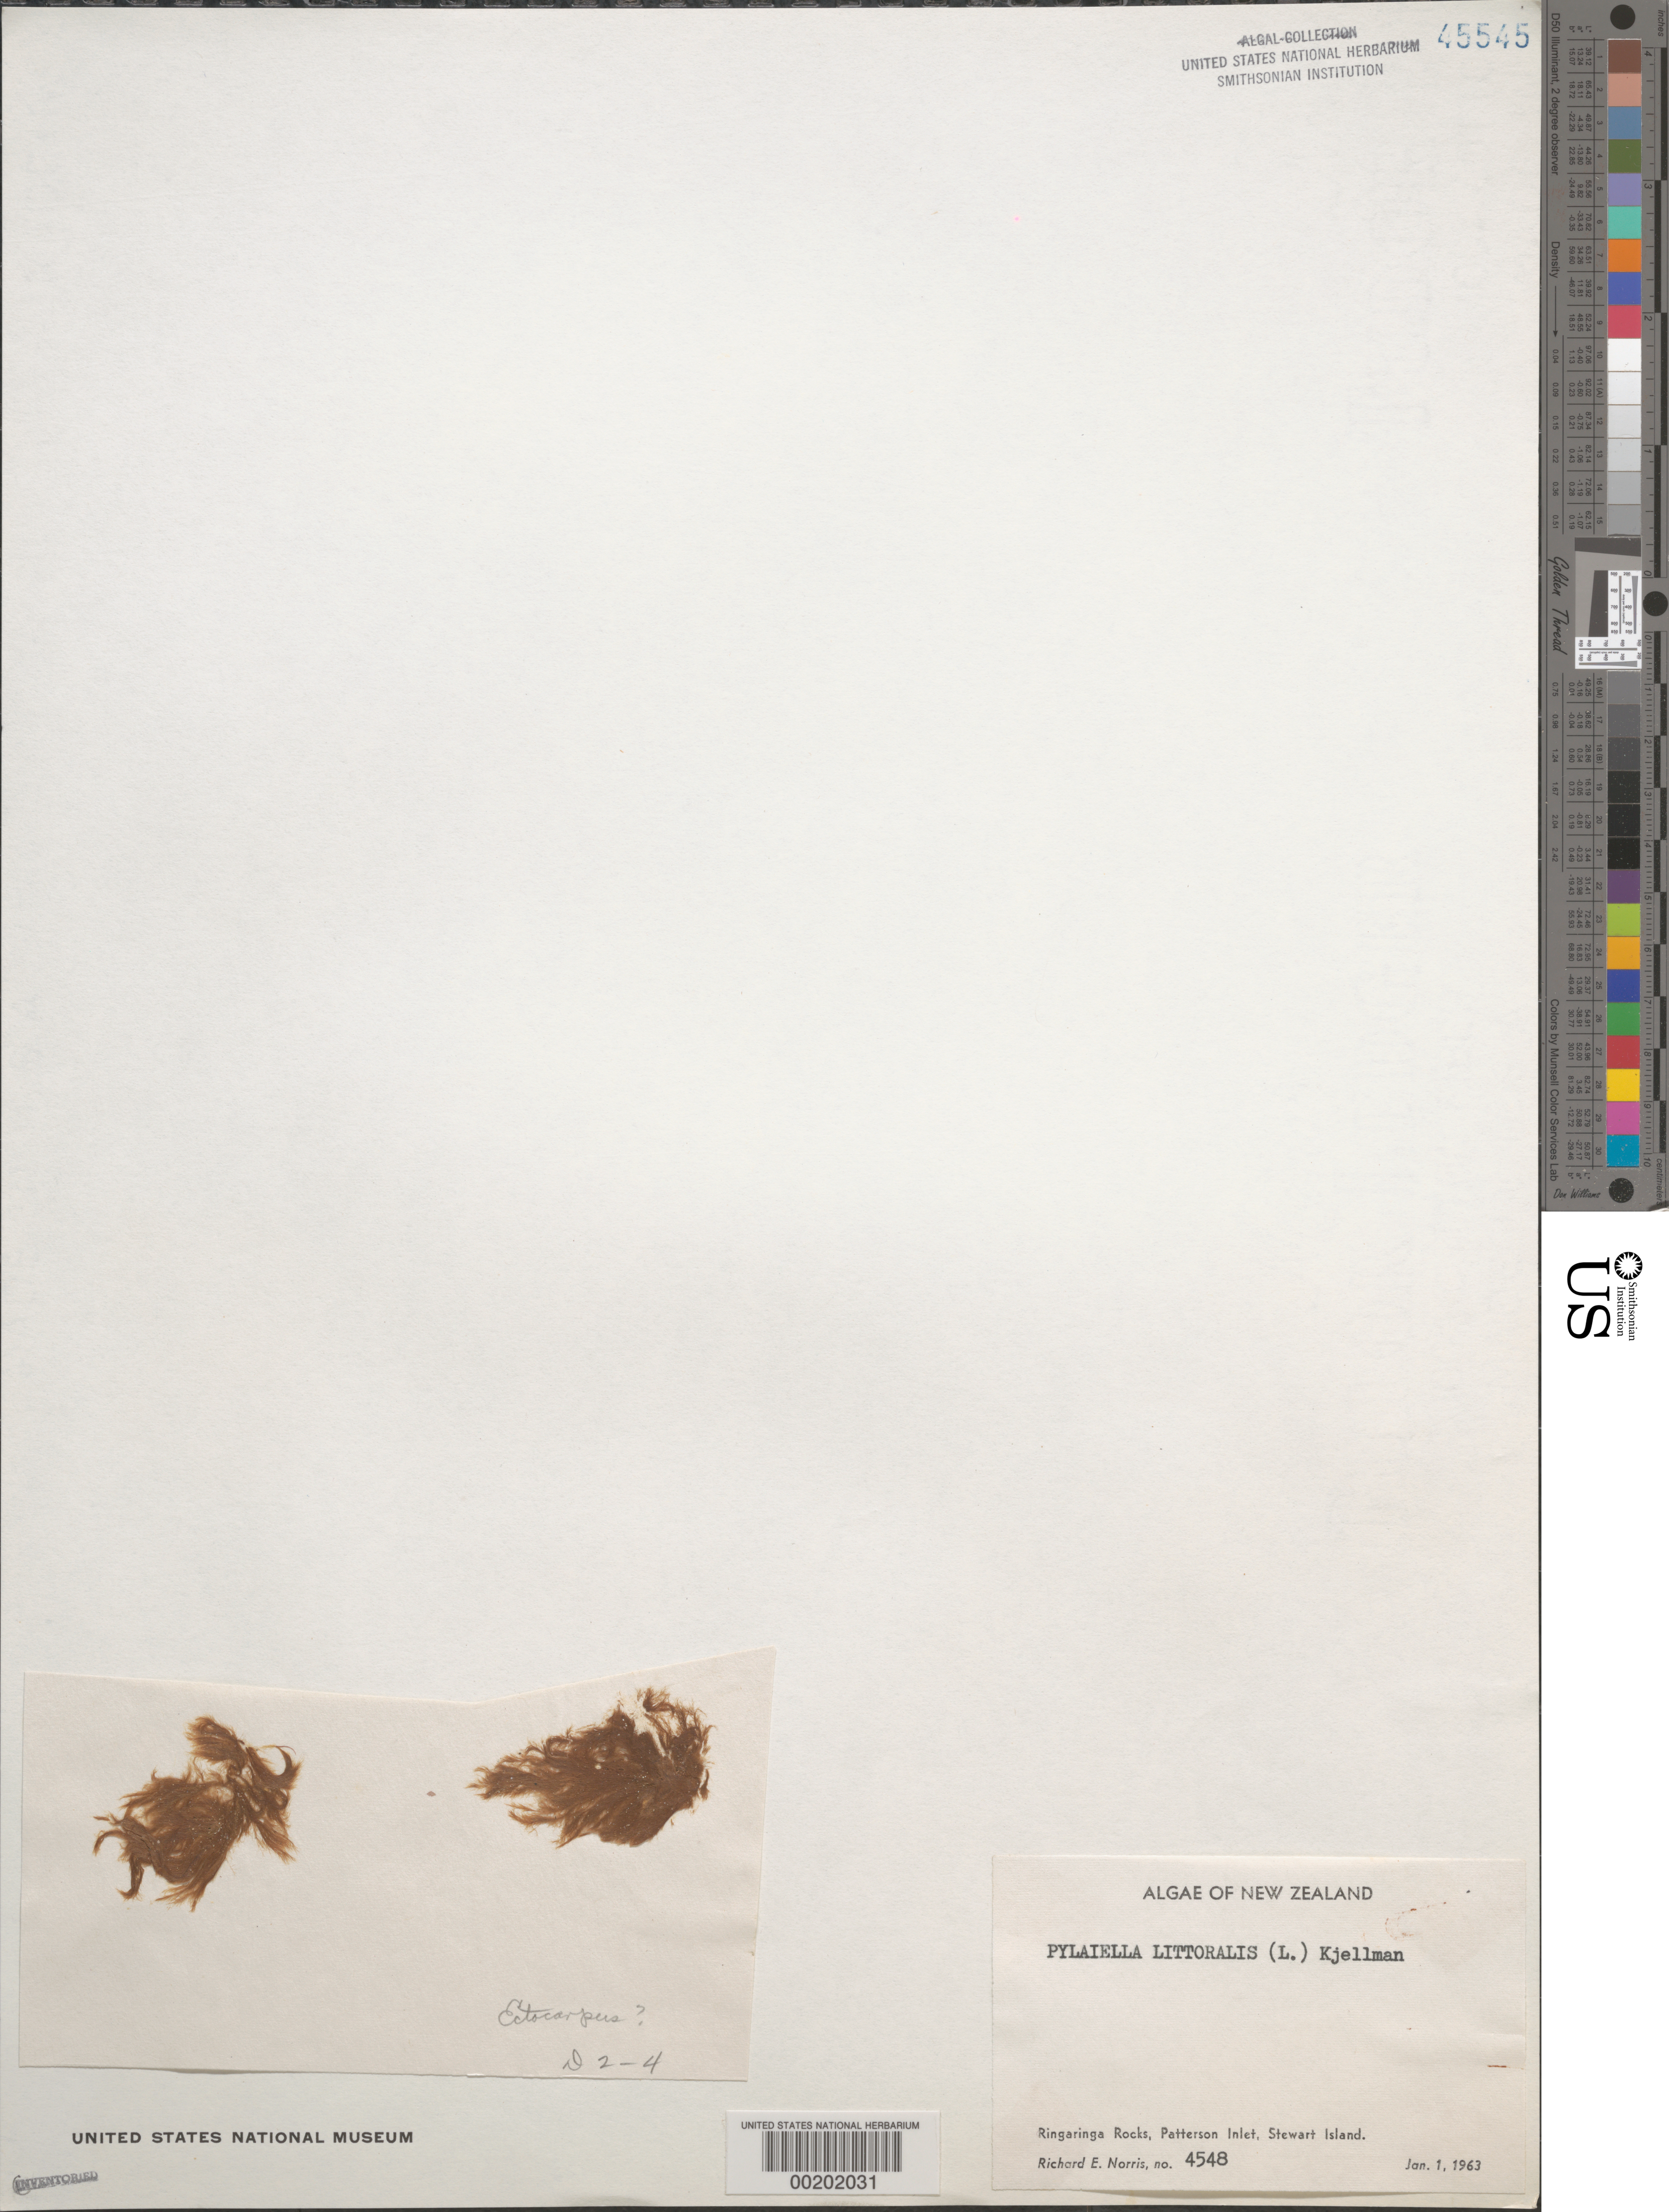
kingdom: Chromista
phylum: Ochrophyta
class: Phaeophyceae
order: Ectocarpales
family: Acinetosporaceae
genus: Pylaiella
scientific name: Pylaiella litoralis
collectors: R. E. Norris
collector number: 4548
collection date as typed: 01 Jan 1963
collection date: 1963-01-01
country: New Zealand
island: Stewart Island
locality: Ringaringa Rocks, Paterson Inlet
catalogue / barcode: US 45545